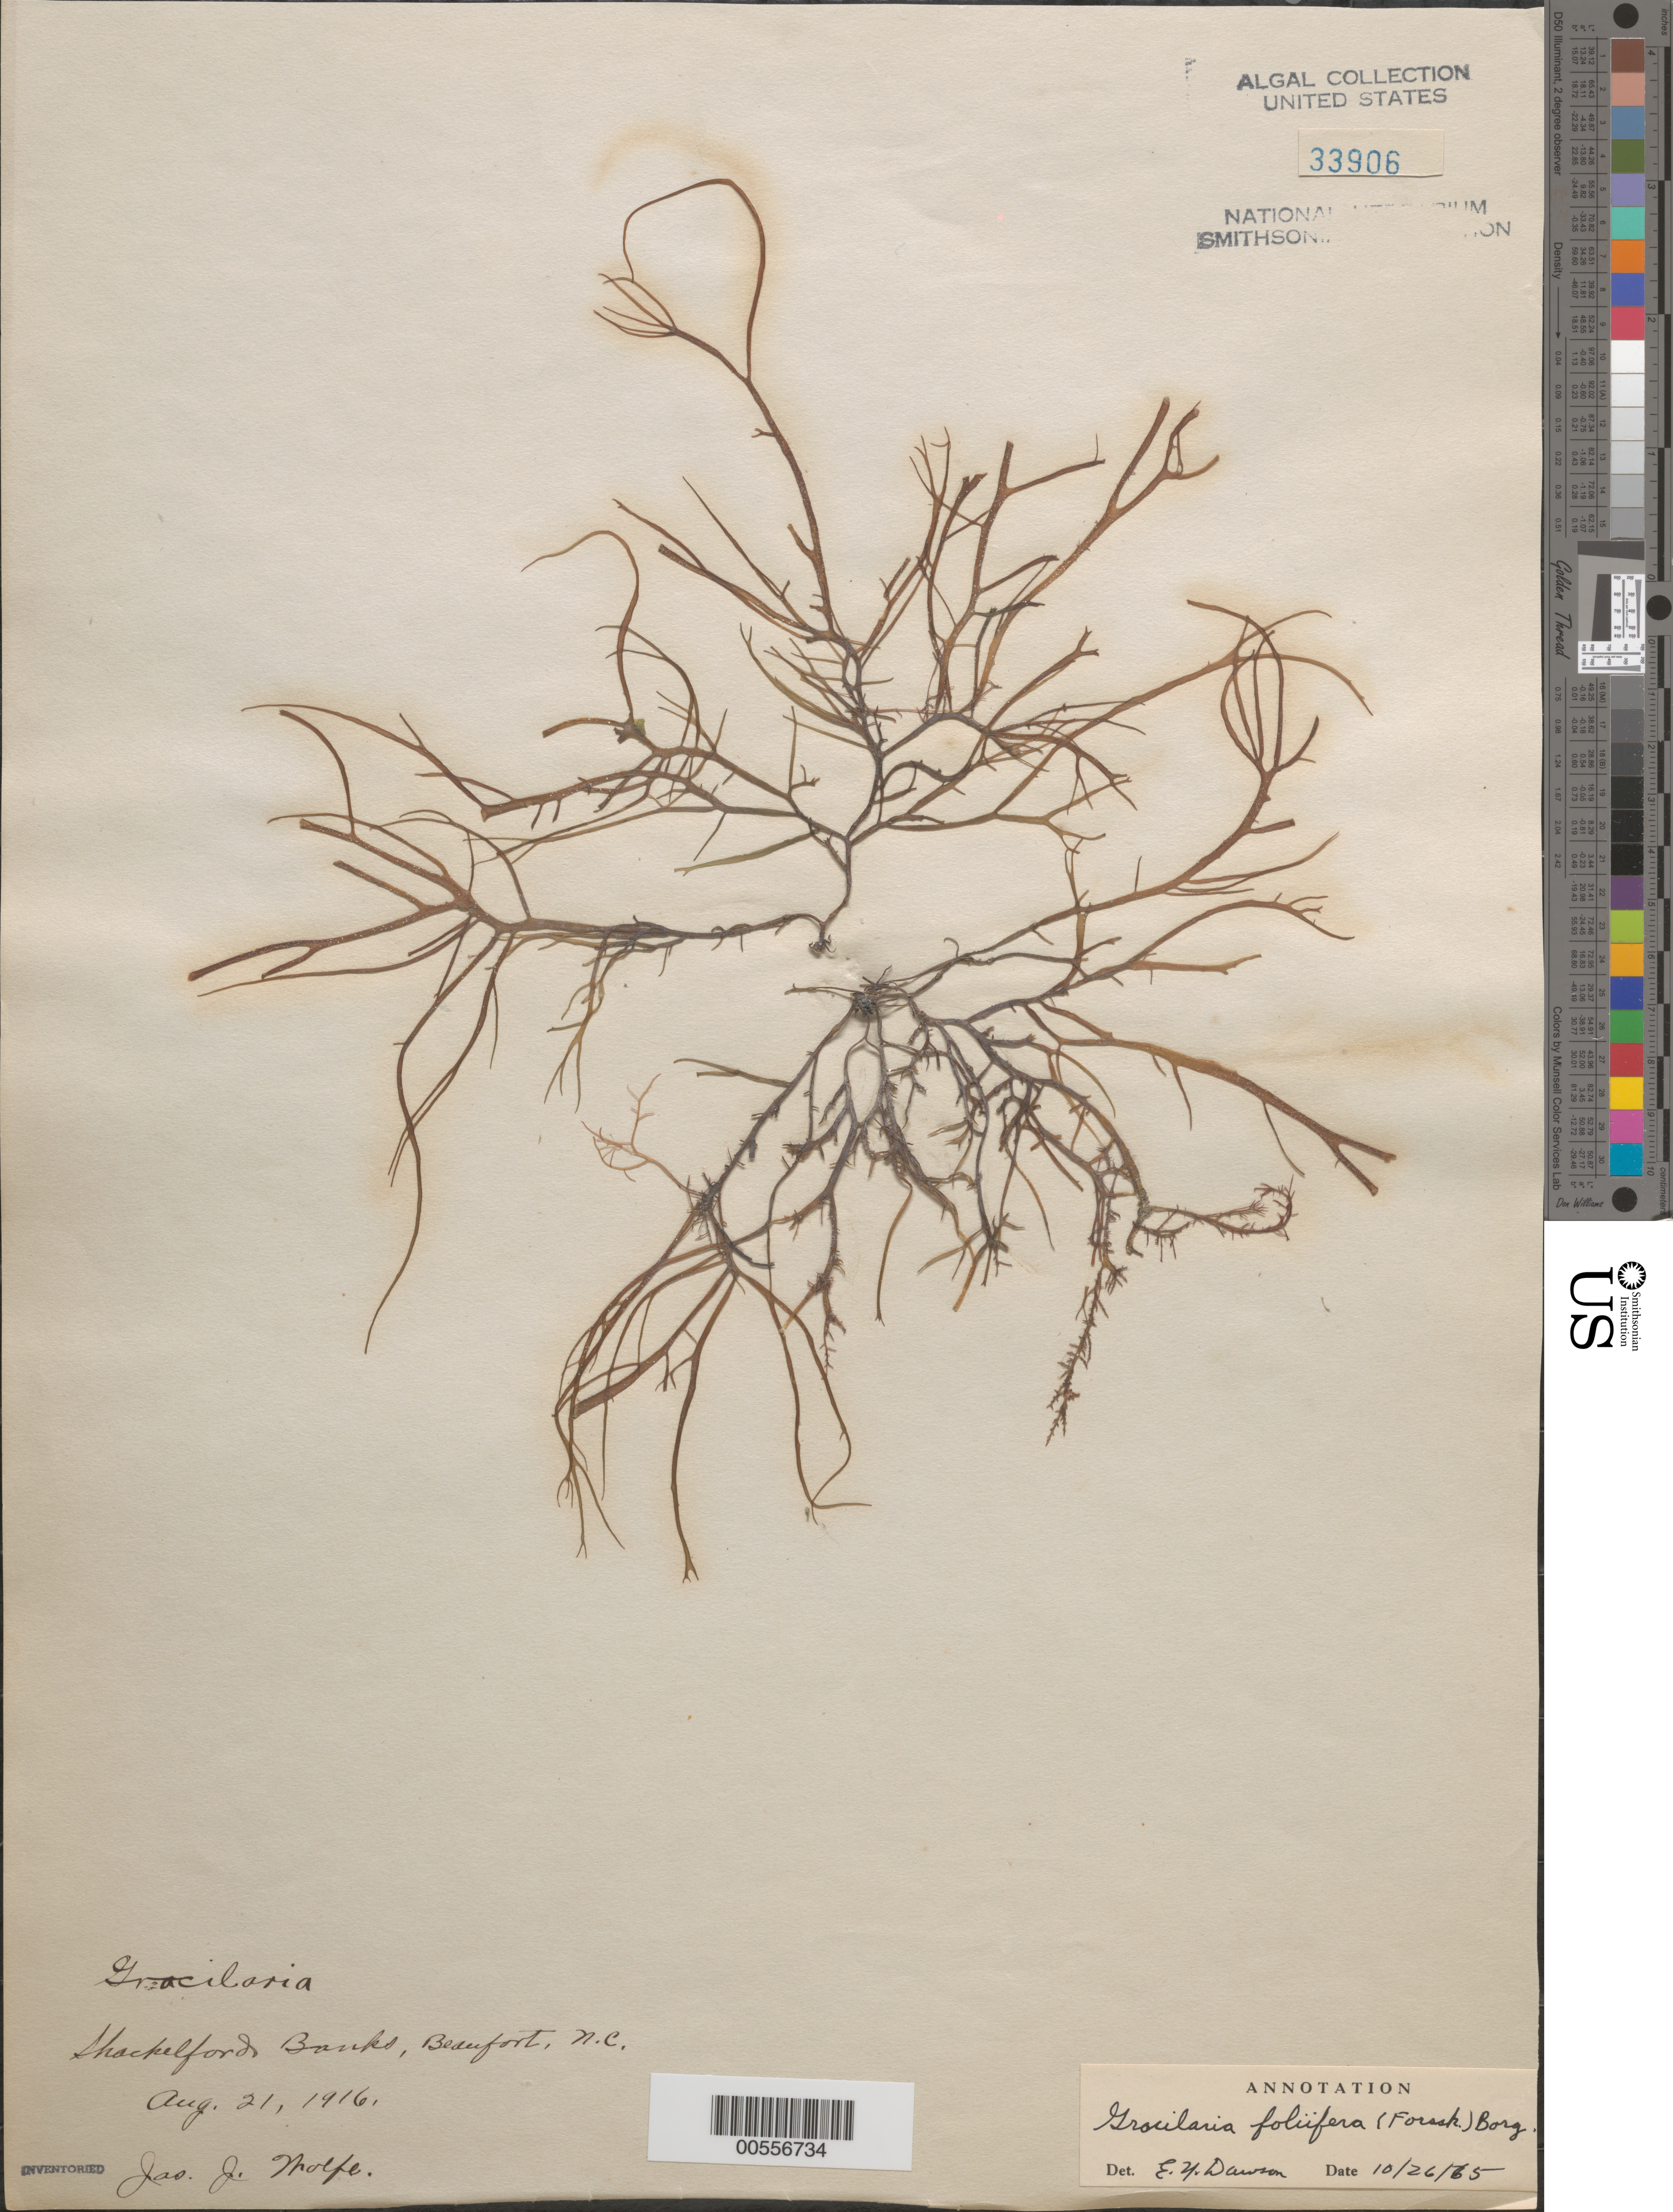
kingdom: Plantae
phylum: Rhodophyta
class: Florideophyceae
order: Gracilariales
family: Gracilariaceae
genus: Gracilaria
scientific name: Gracilaria foliifera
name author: (Forssk.) Børgesen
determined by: Dawson, E. Y.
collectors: J. Wolfe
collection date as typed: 21 Aug 1916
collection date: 1916-08-21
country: United States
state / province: North Carolina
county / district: Carteret County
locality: Beaufort, Shackleford Banks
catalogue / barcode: US 33906